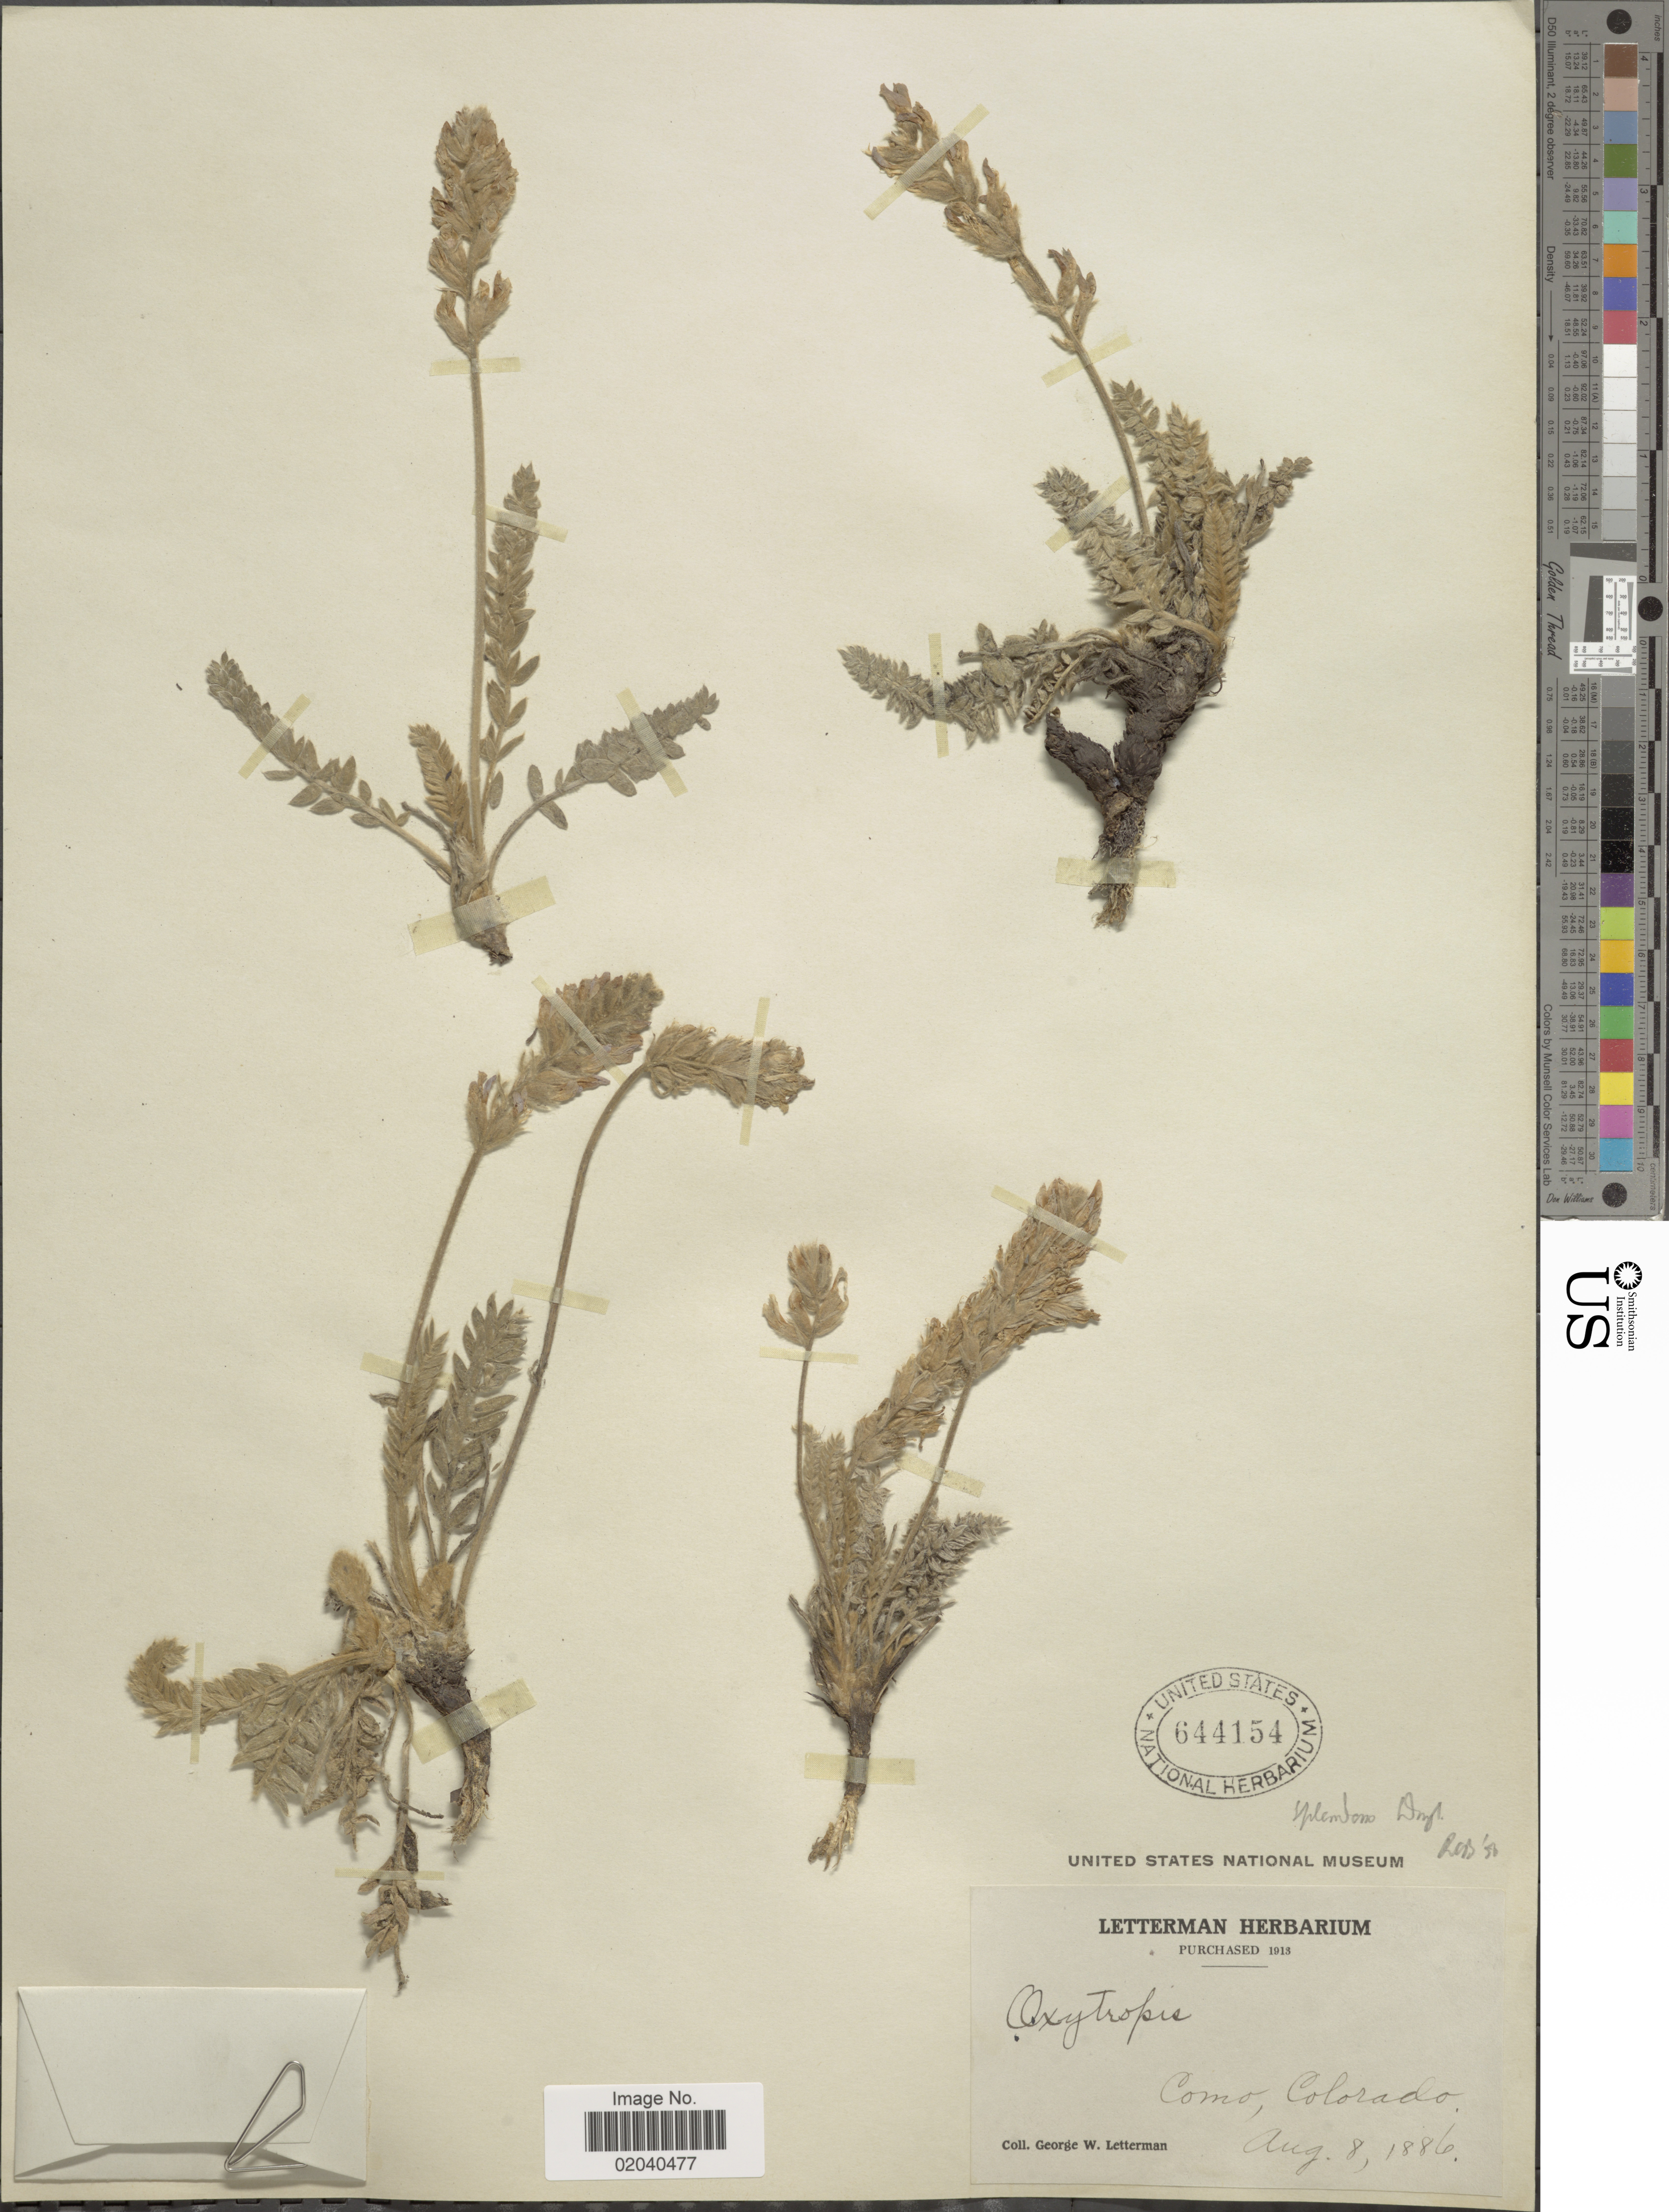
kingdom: Plantae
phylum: Tracheophyta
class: Magnoliopsida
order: Fabales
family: Fabaceae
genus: Oxytropis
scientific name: Oxytropis splendens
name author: Douglas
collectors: G. W. Letterman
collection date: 1886-08-08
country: United States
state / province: Colorado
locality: Como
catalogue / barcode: US 644154